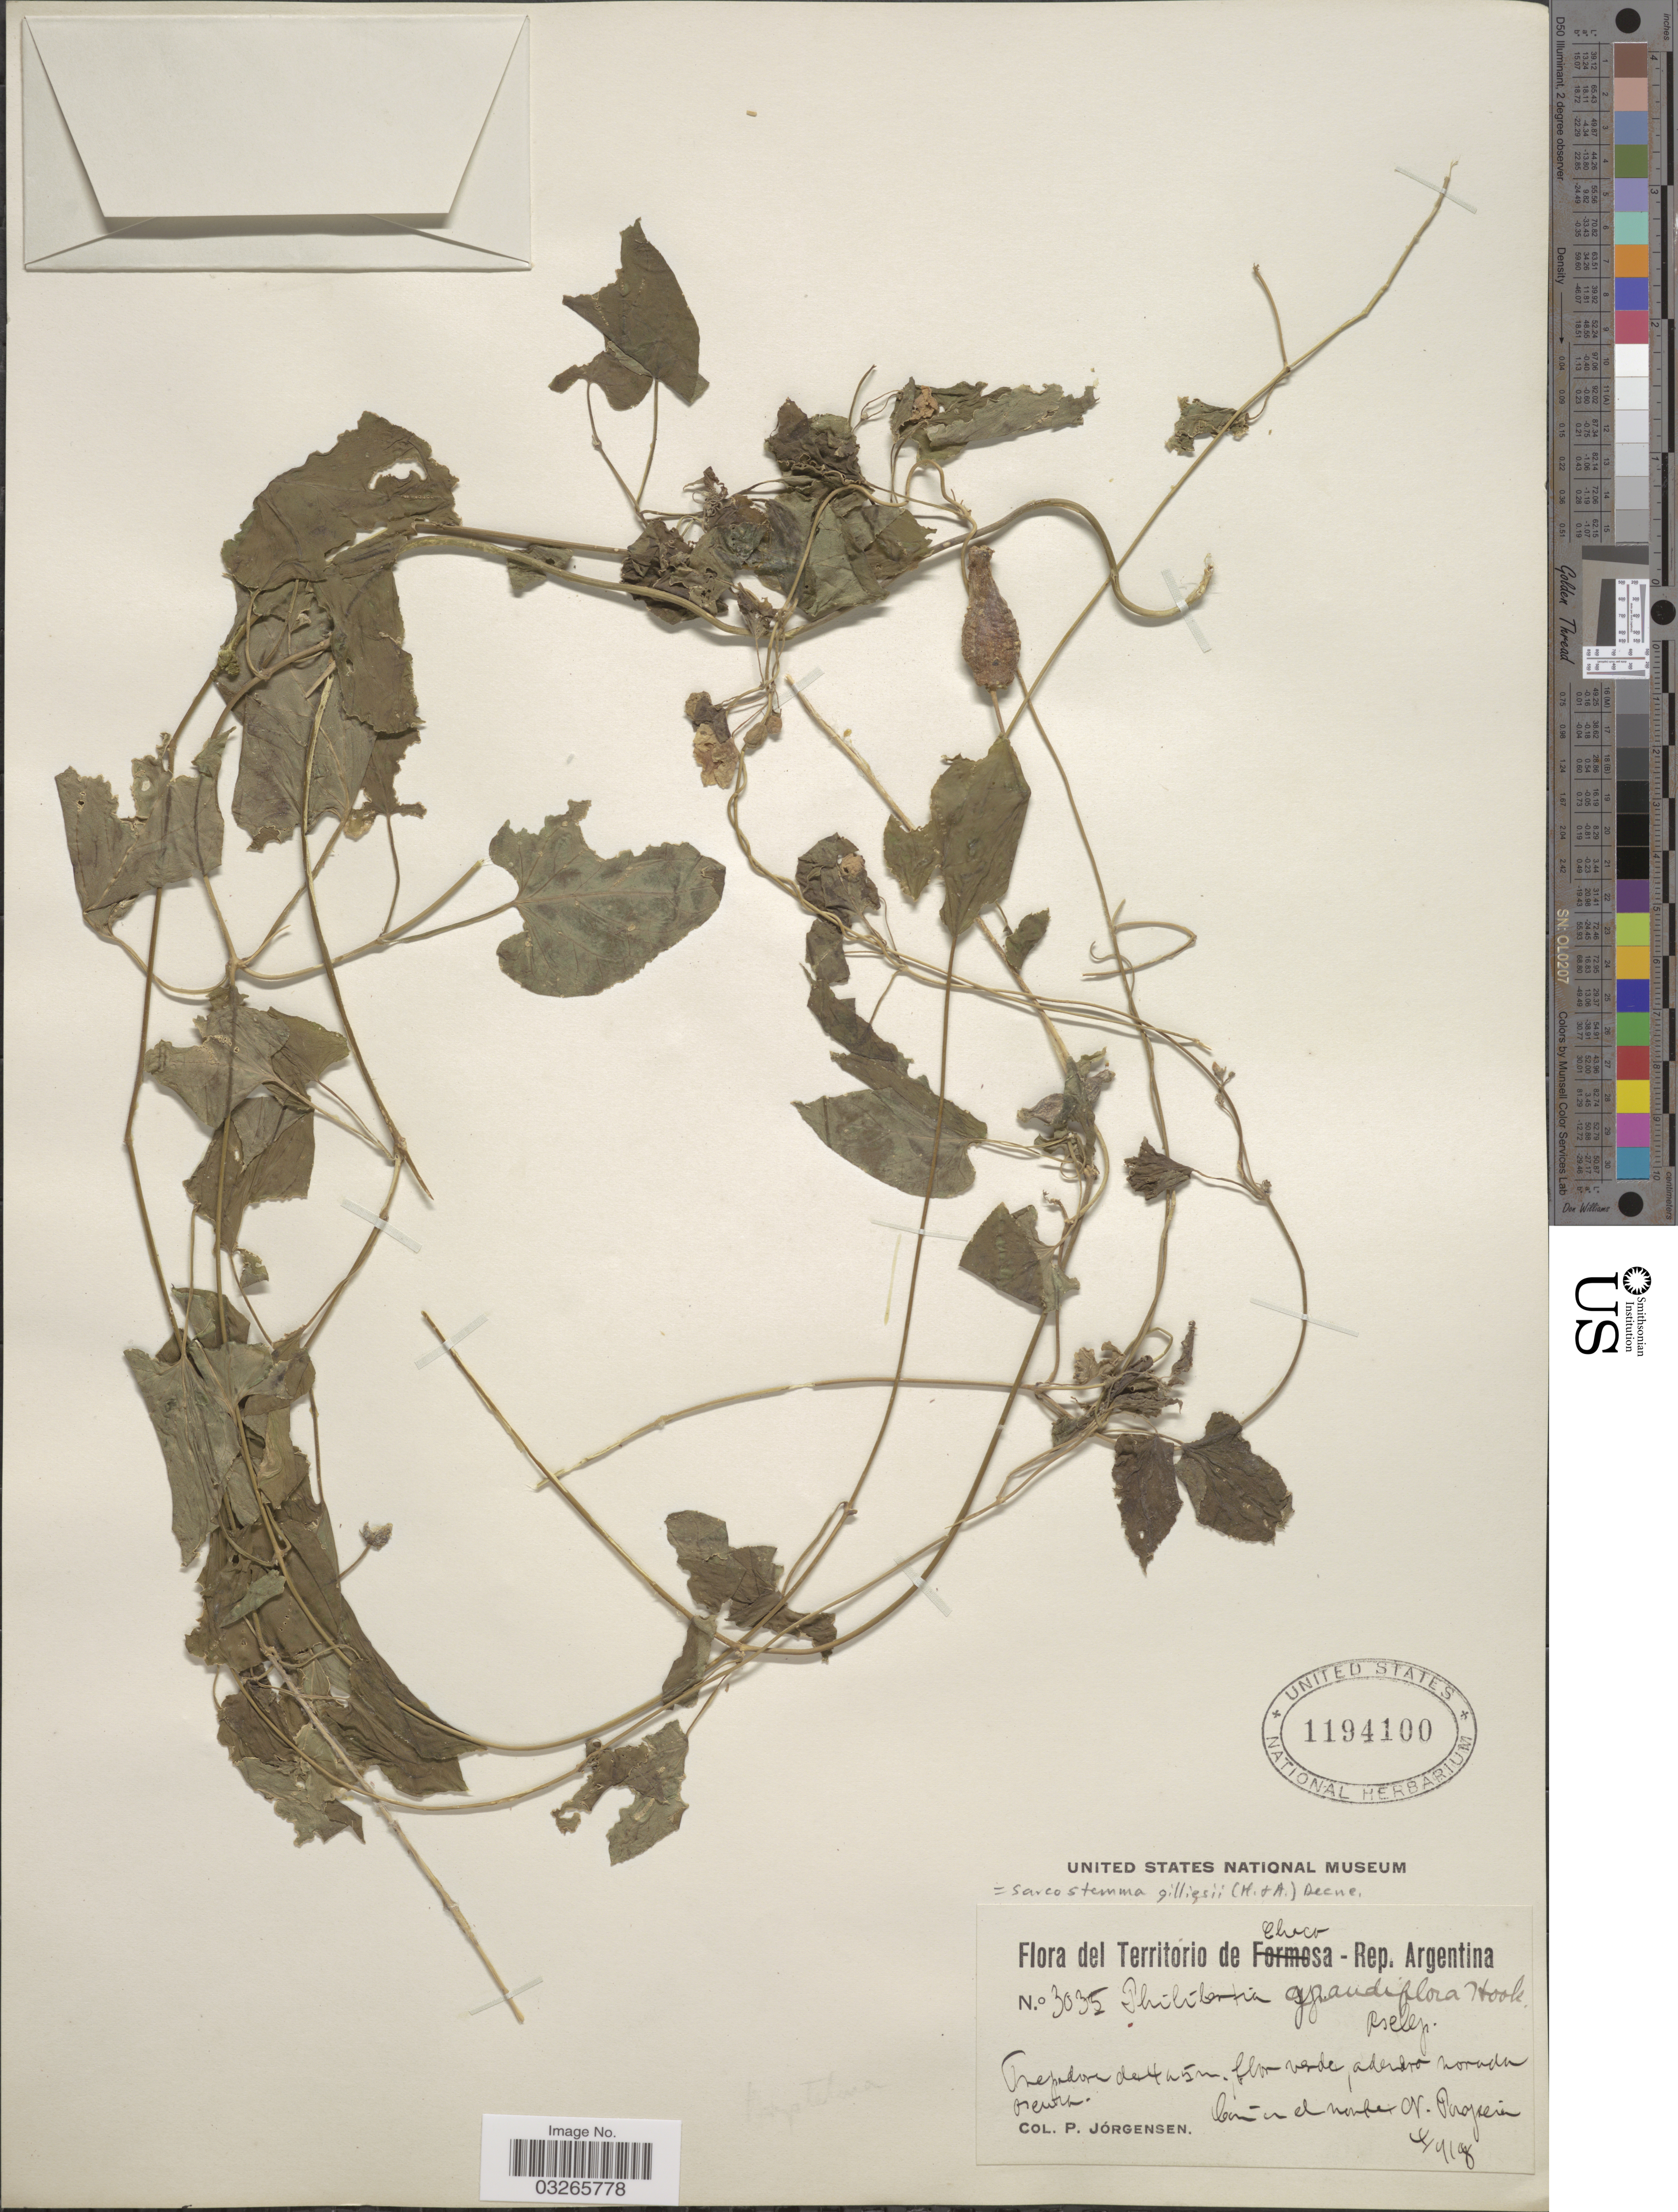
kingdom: Plantae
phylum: Tracheophyta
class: Magnoliopsida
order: Gentianales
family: Apocynaceae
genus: Sarcostemma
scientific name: Sarcostemma gilliesii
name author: (Hook. & Arn.) Decne.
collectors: P. Jörgensen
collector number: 3035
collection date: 1918-04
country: Argentina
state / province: Chaco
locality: Territorio de Chaco - Rep. Argentina, en el norte N. Pompeia. [interpreted]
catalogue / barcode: US 1194100